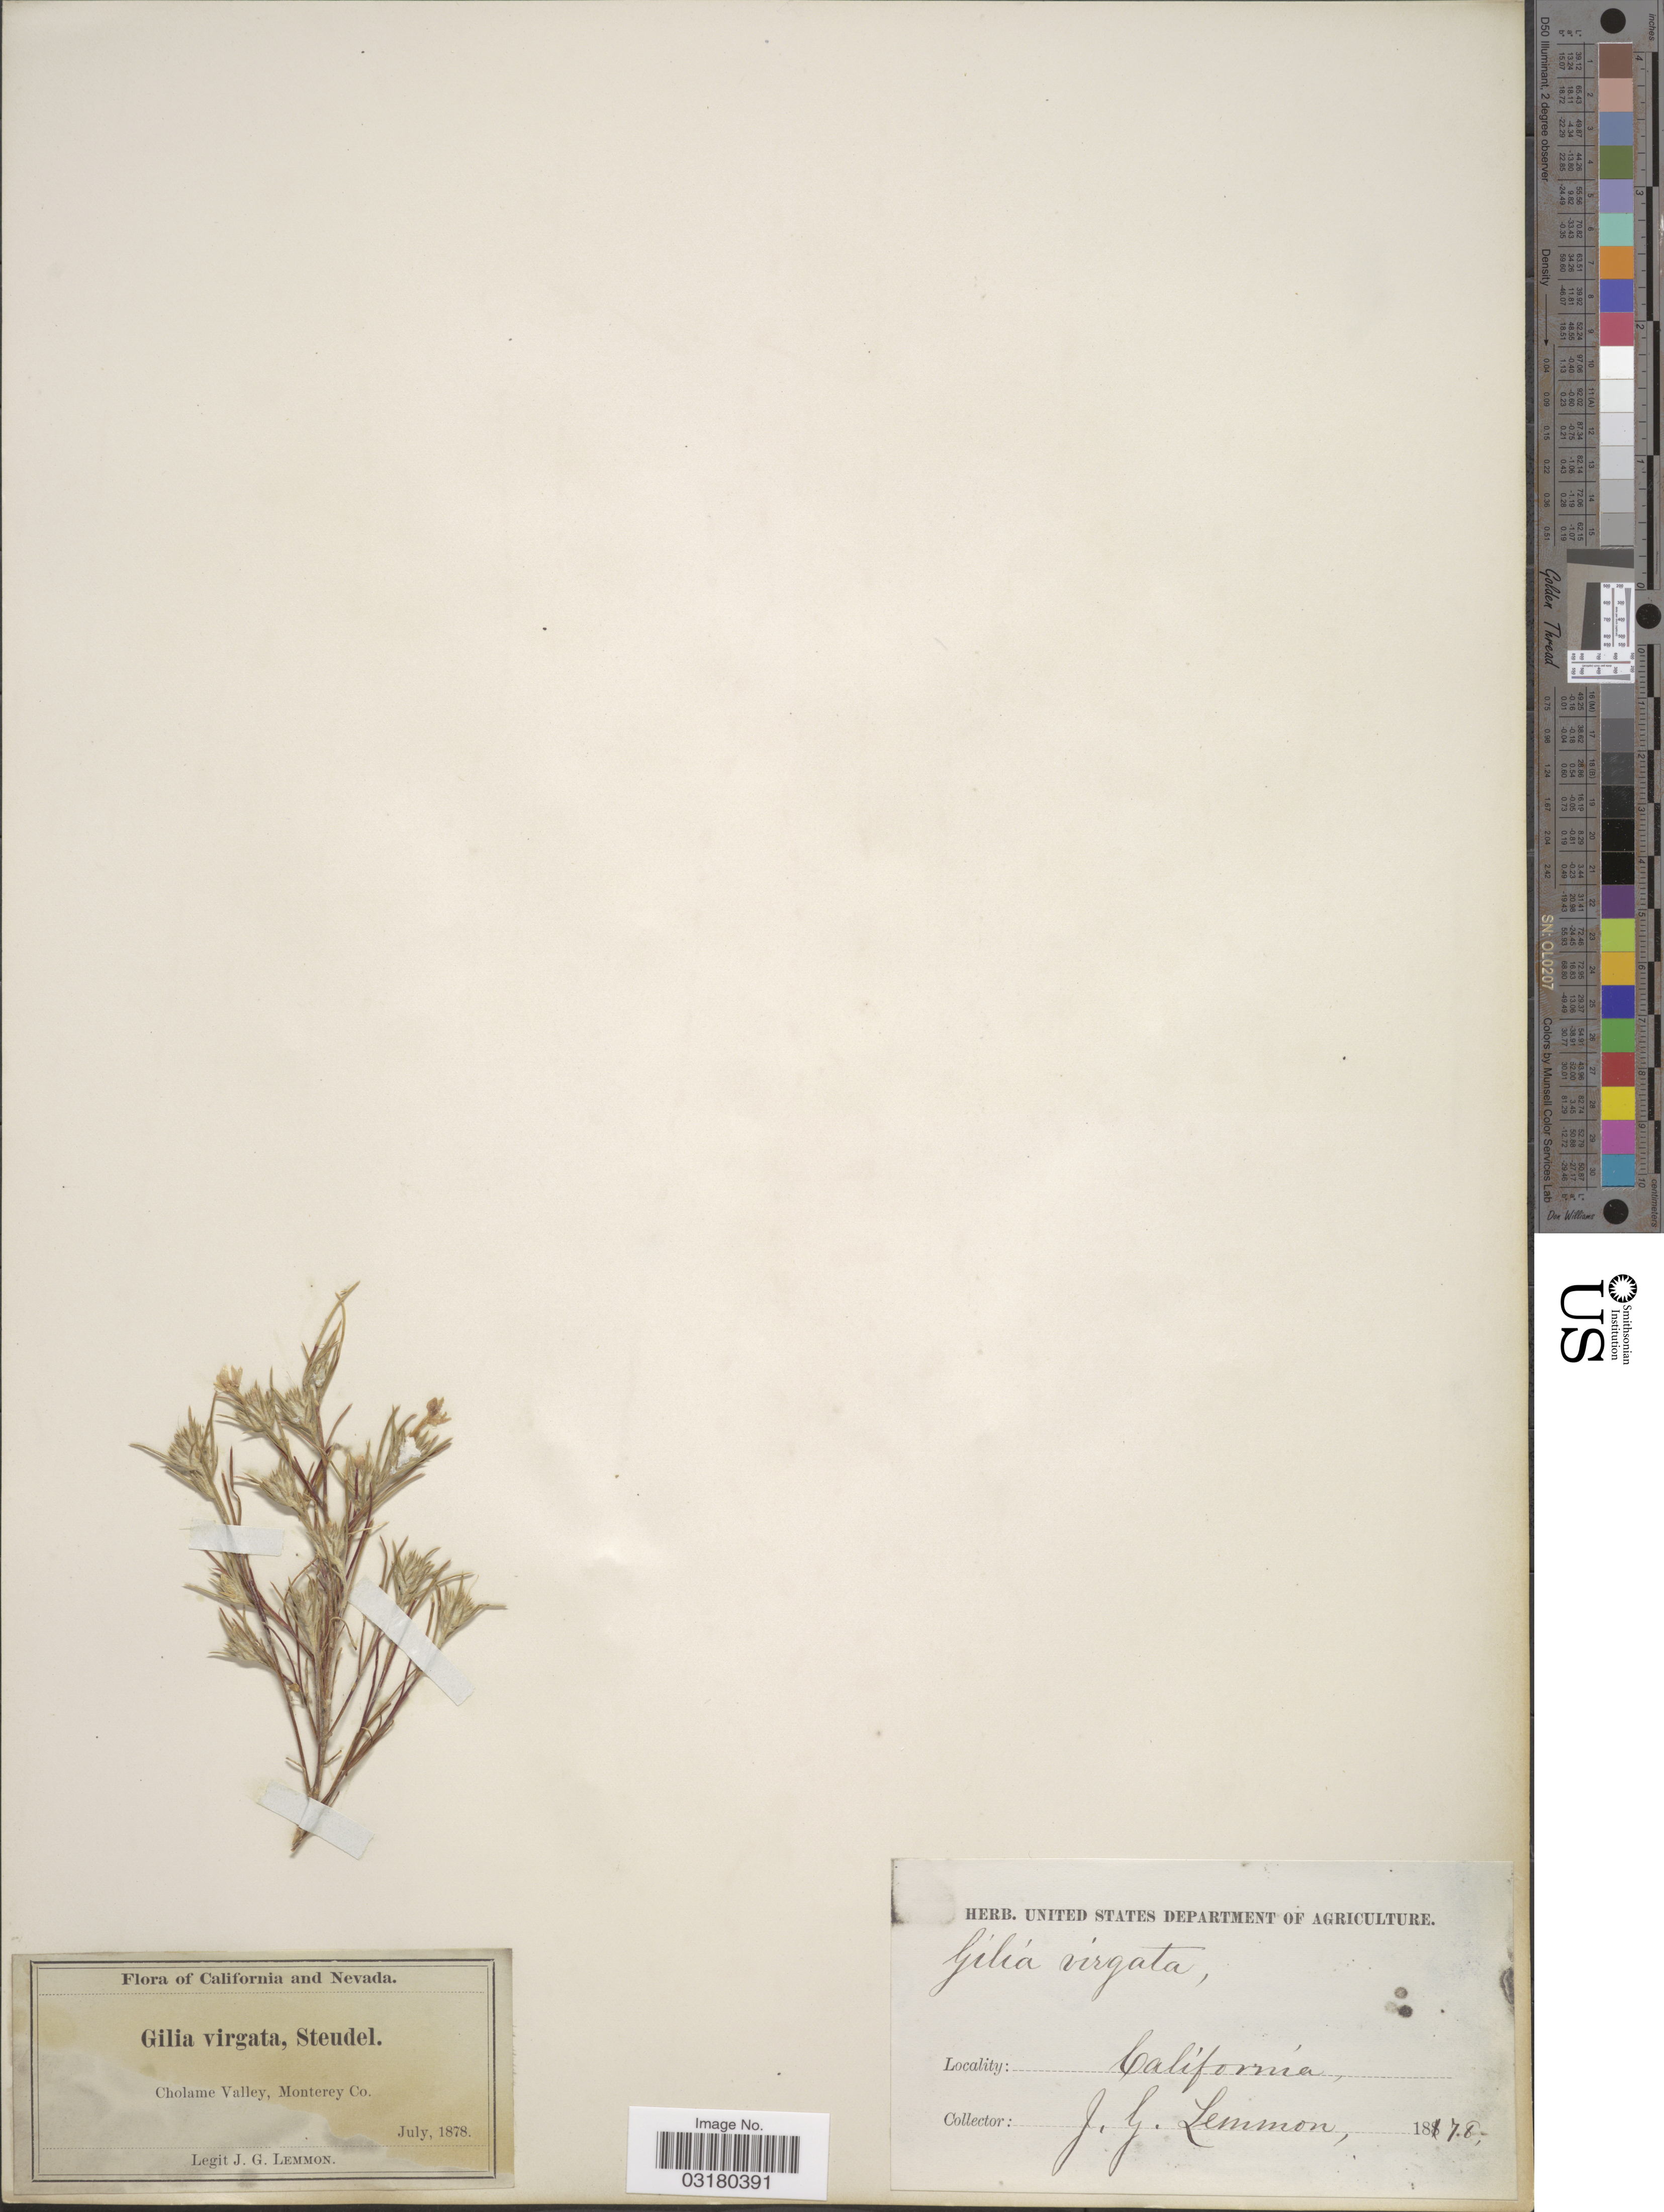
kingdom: Plantae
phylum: Tracheophyta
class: Magnoliopsida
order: Ericales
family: Polemoniaceae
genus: Eriastrum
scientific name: Eriastrum virgatum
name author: (Benth.) H. Mason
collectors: J. Lemmon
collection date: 1878-07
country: United States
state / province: California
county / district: Monterey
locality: Cholame Valley, Monterey Co.